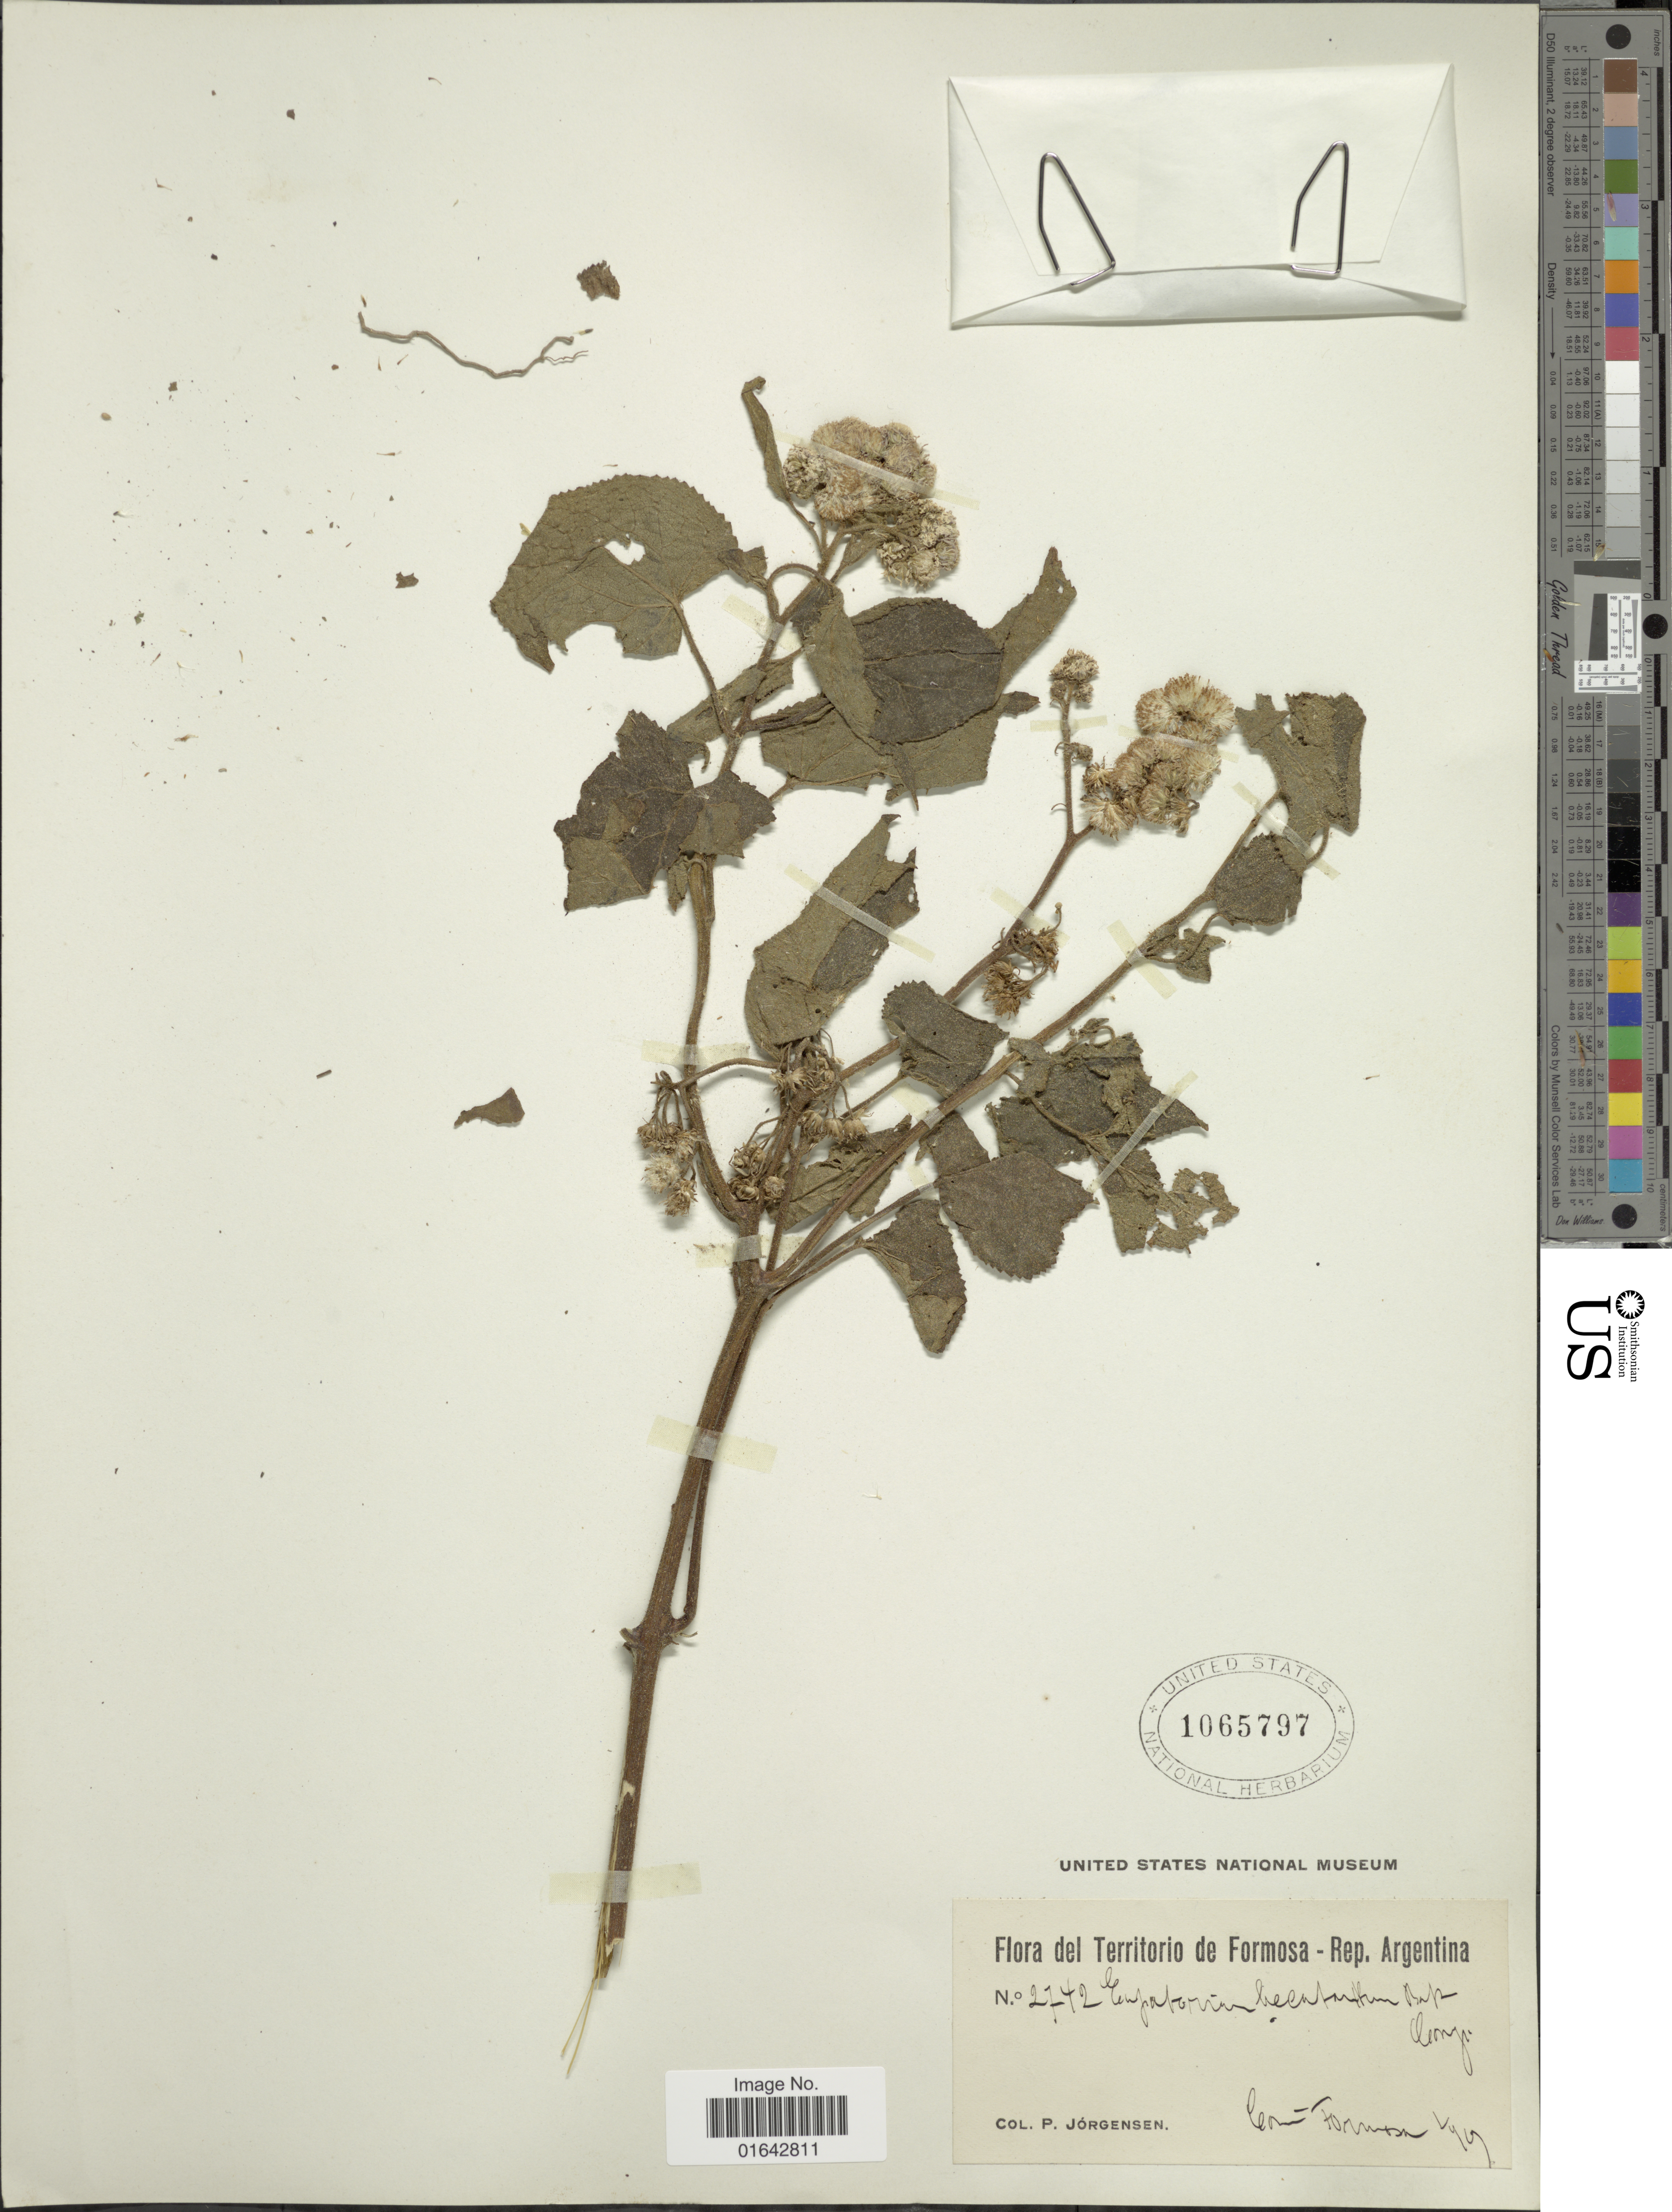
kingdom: Plantae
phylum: Tracheophyta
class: Magnoliopsida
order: Asterales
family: Asteraceae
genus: Urolepis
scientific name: Urolepis hecatantha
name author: (DC.) R.M. King & H. Rob.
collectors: P. Jörgensen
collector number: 2742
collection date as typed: Transcribed d/m/y: //99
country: Argentina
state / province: Formosa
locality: Leo- Formosa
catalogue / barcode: US 1065797